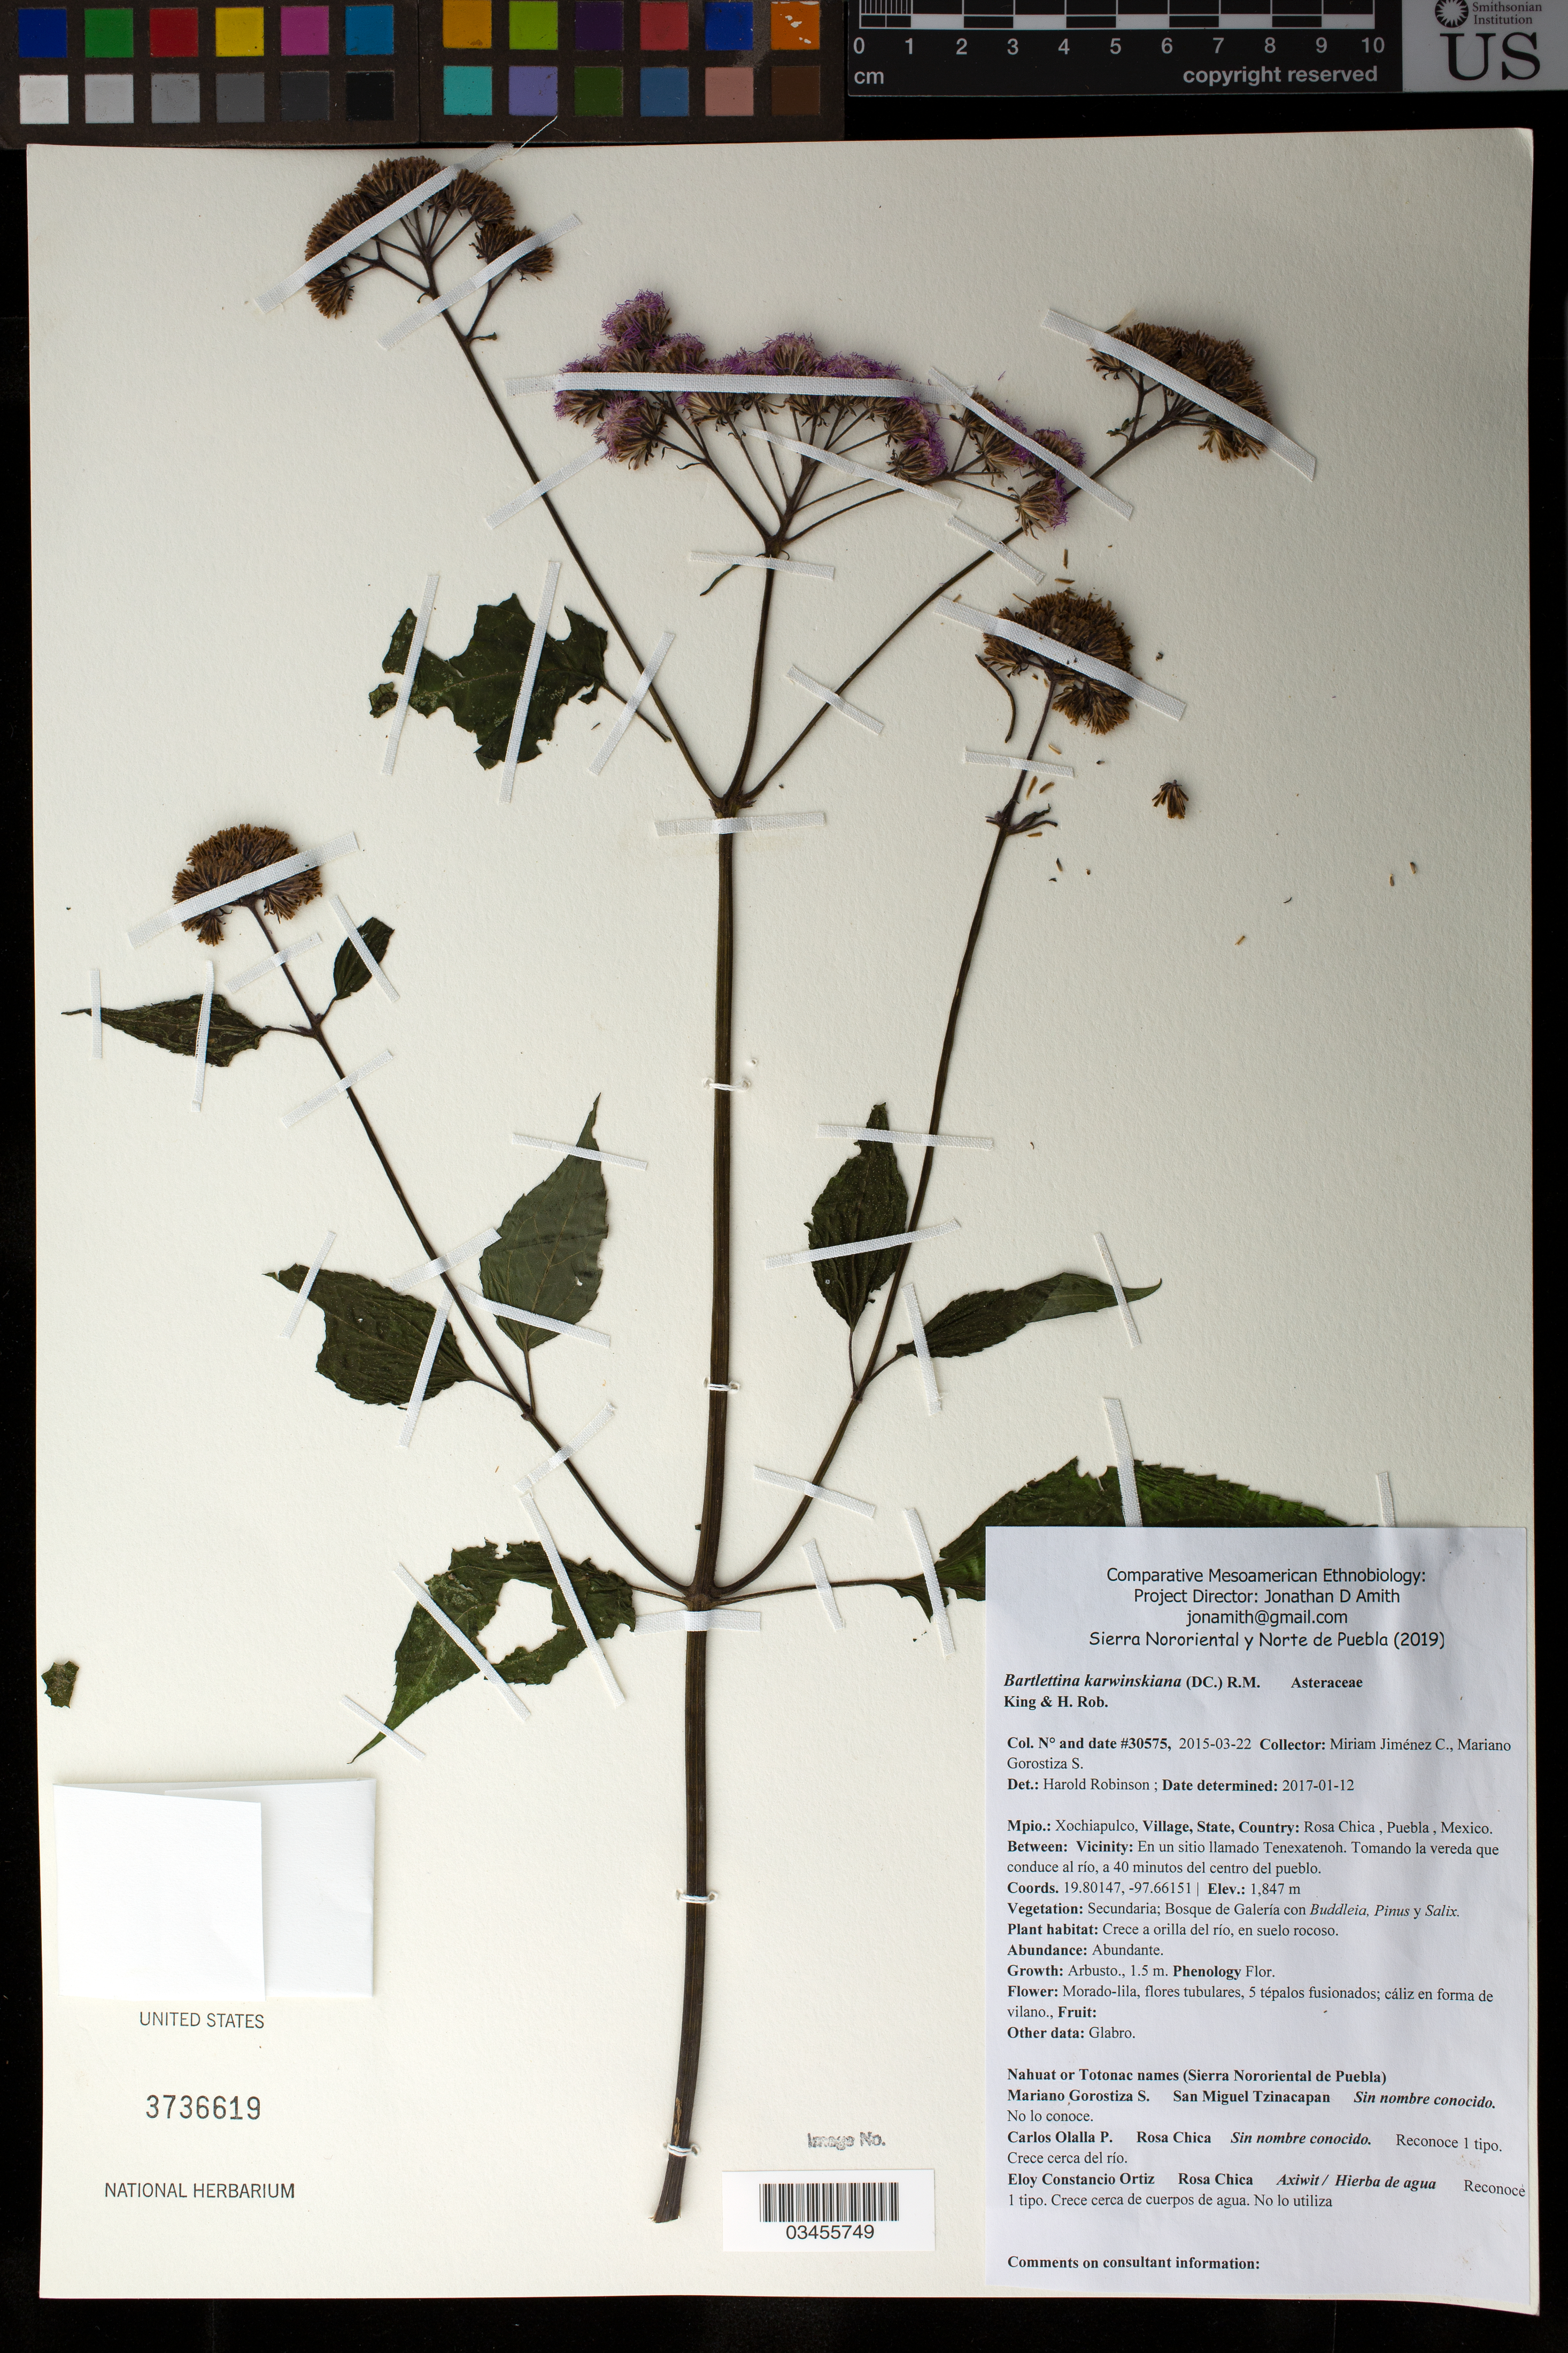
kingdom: Plantae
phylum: Tracheophyta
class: Magnoliopsida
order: Asterales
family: Asteraceae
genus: Bartlettina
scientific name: Bartlettina karwinskiana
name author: (DC.) R.M. King & H. Rob.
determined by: Robinson, Harold E., (US)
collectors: M. Jiménez Chimil & M. Gorostiza S.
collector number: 30575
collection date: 2015-03-22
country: México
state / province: Puebla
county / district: Xochiapulco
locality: PUEBLO: Rosa Chica; LOCALIDAD EXACTA: En un sitio llamado Tenexatenoh. Tomando la vereda que conduce al río, a 40 minutos del centro del pueblo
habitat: Bosque de galería con Buddleia, Pinus y Salix | A orilla del río, en suelo rocoso.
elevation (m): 1847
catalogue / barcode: US 3736619